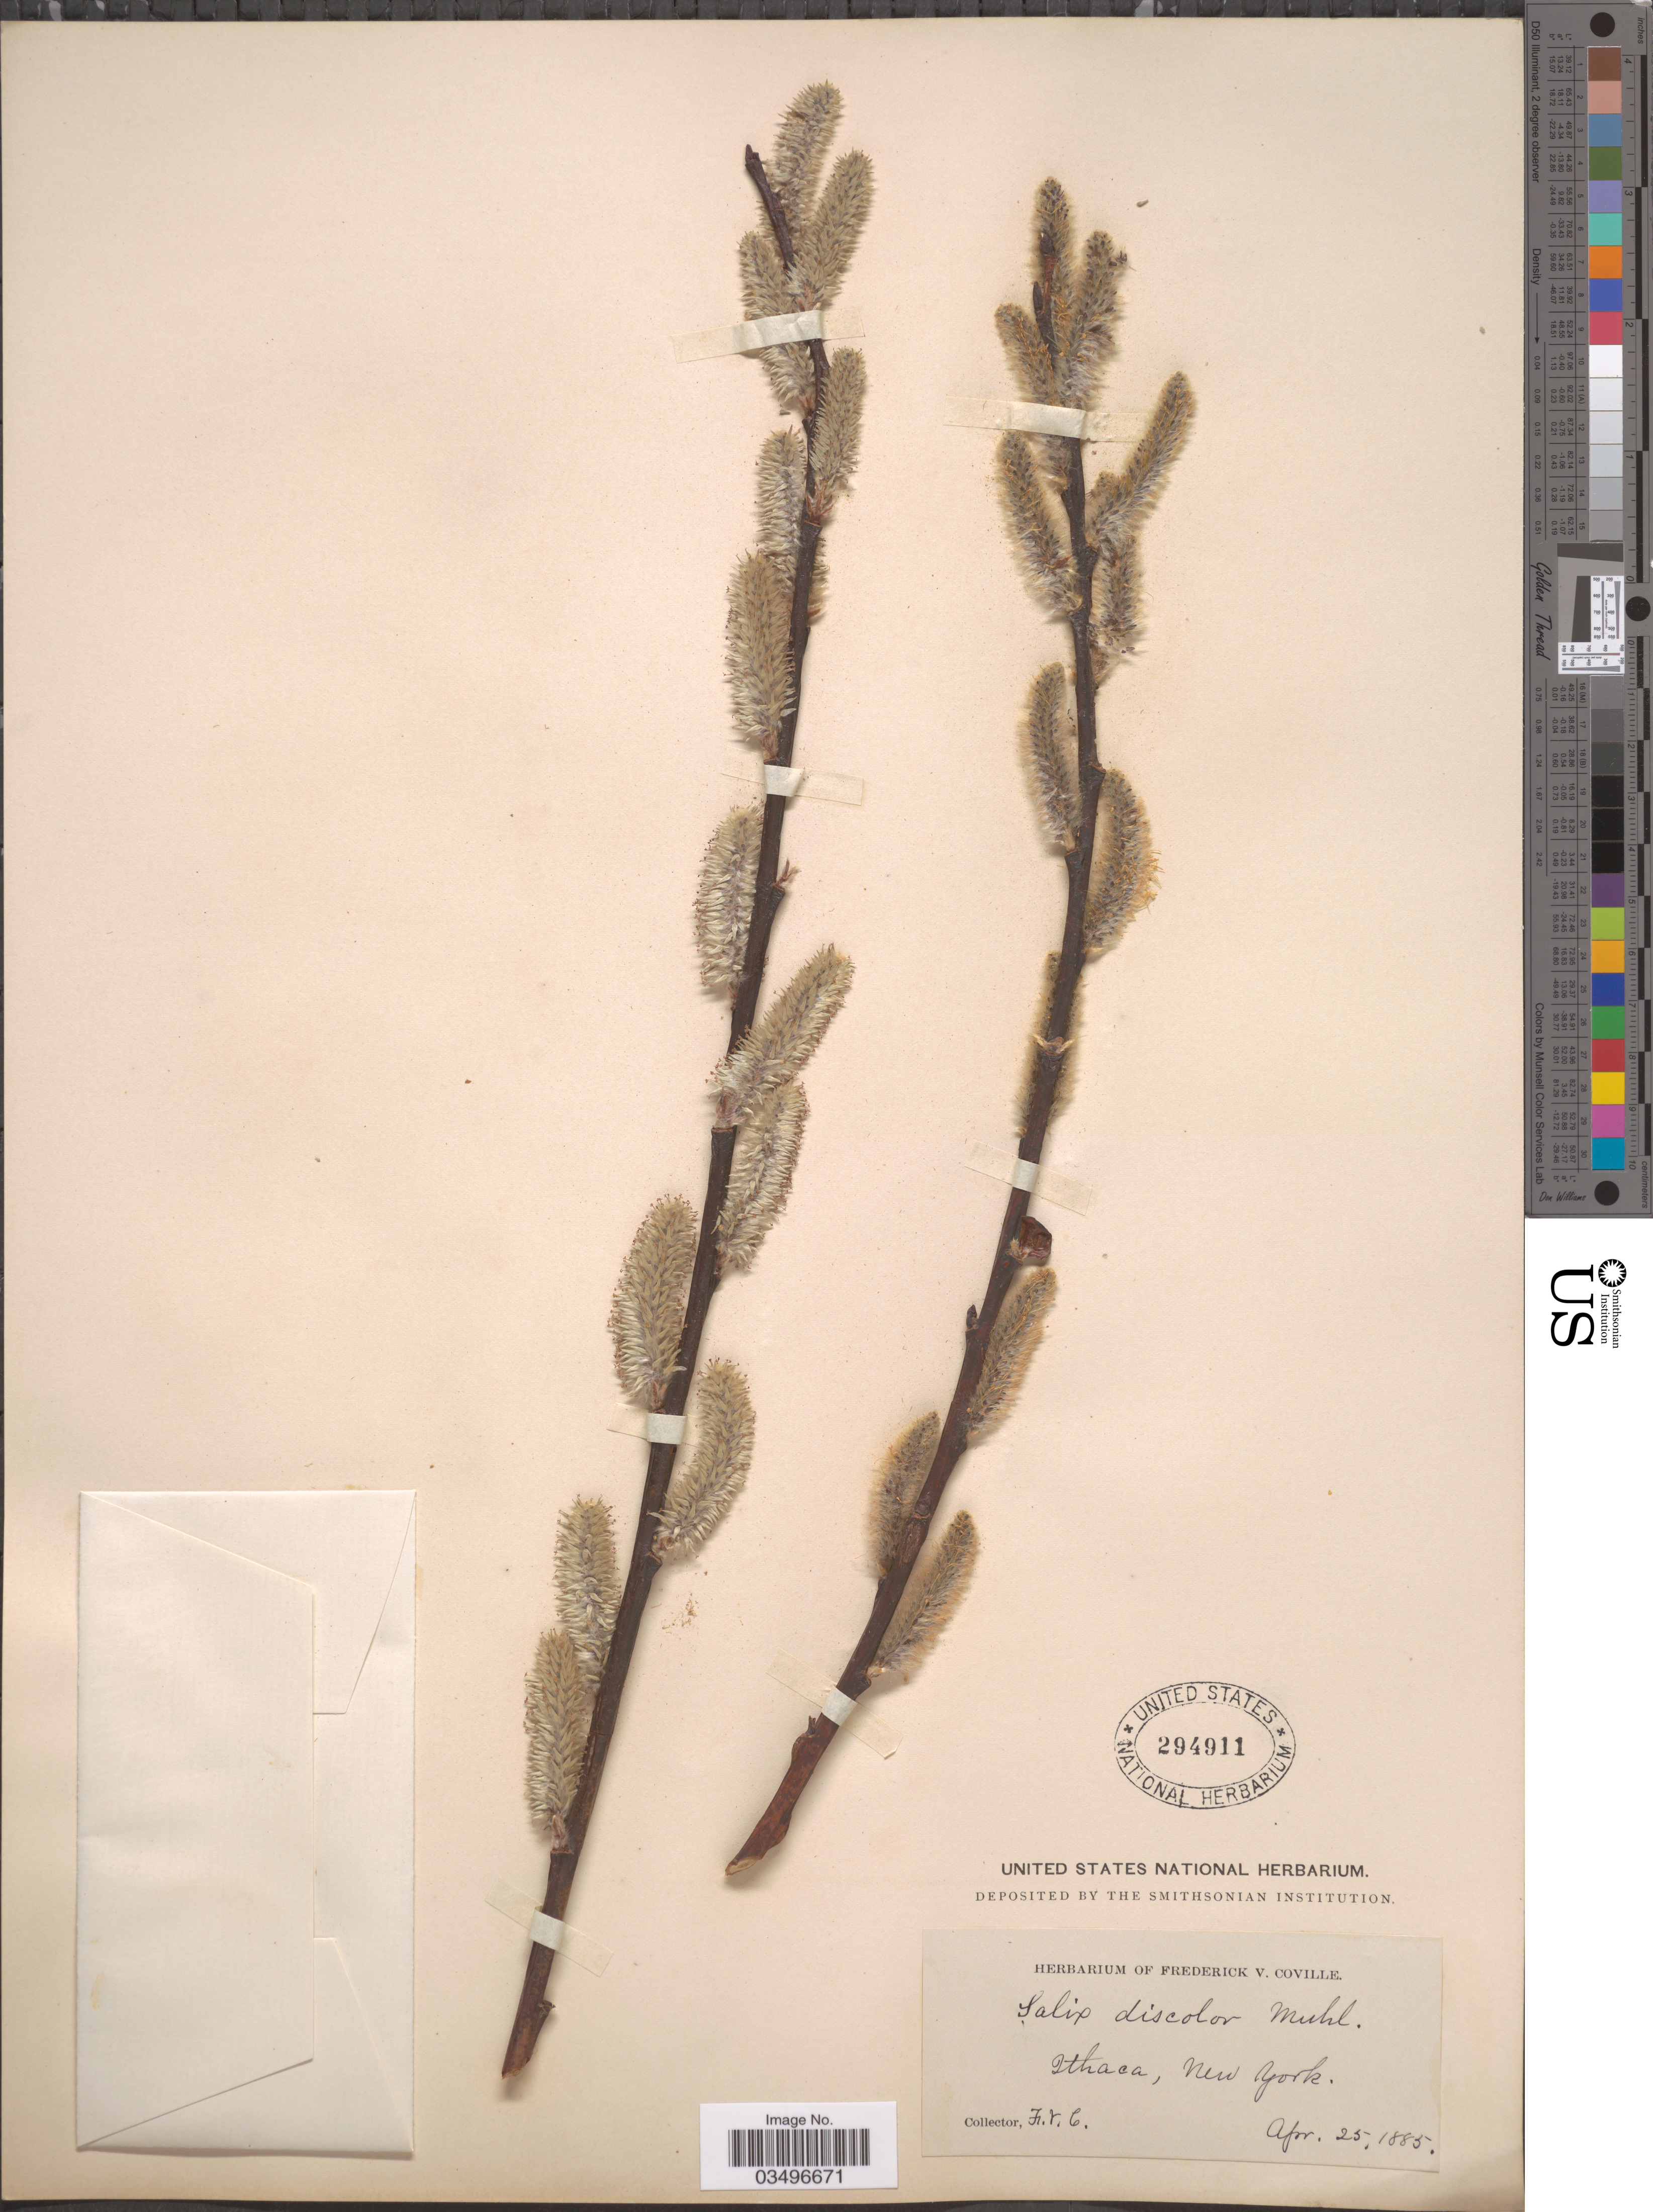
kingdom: Plantae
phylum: Tracheophyta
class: Magnoliopsida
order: Malpighiales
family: Salicaceae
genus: Salix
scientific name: Salix discolor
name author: Muhl.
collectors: F. V. Coville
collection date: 1885-04-25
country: United States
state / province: New York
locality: Ithaca.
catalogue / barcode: US 294911